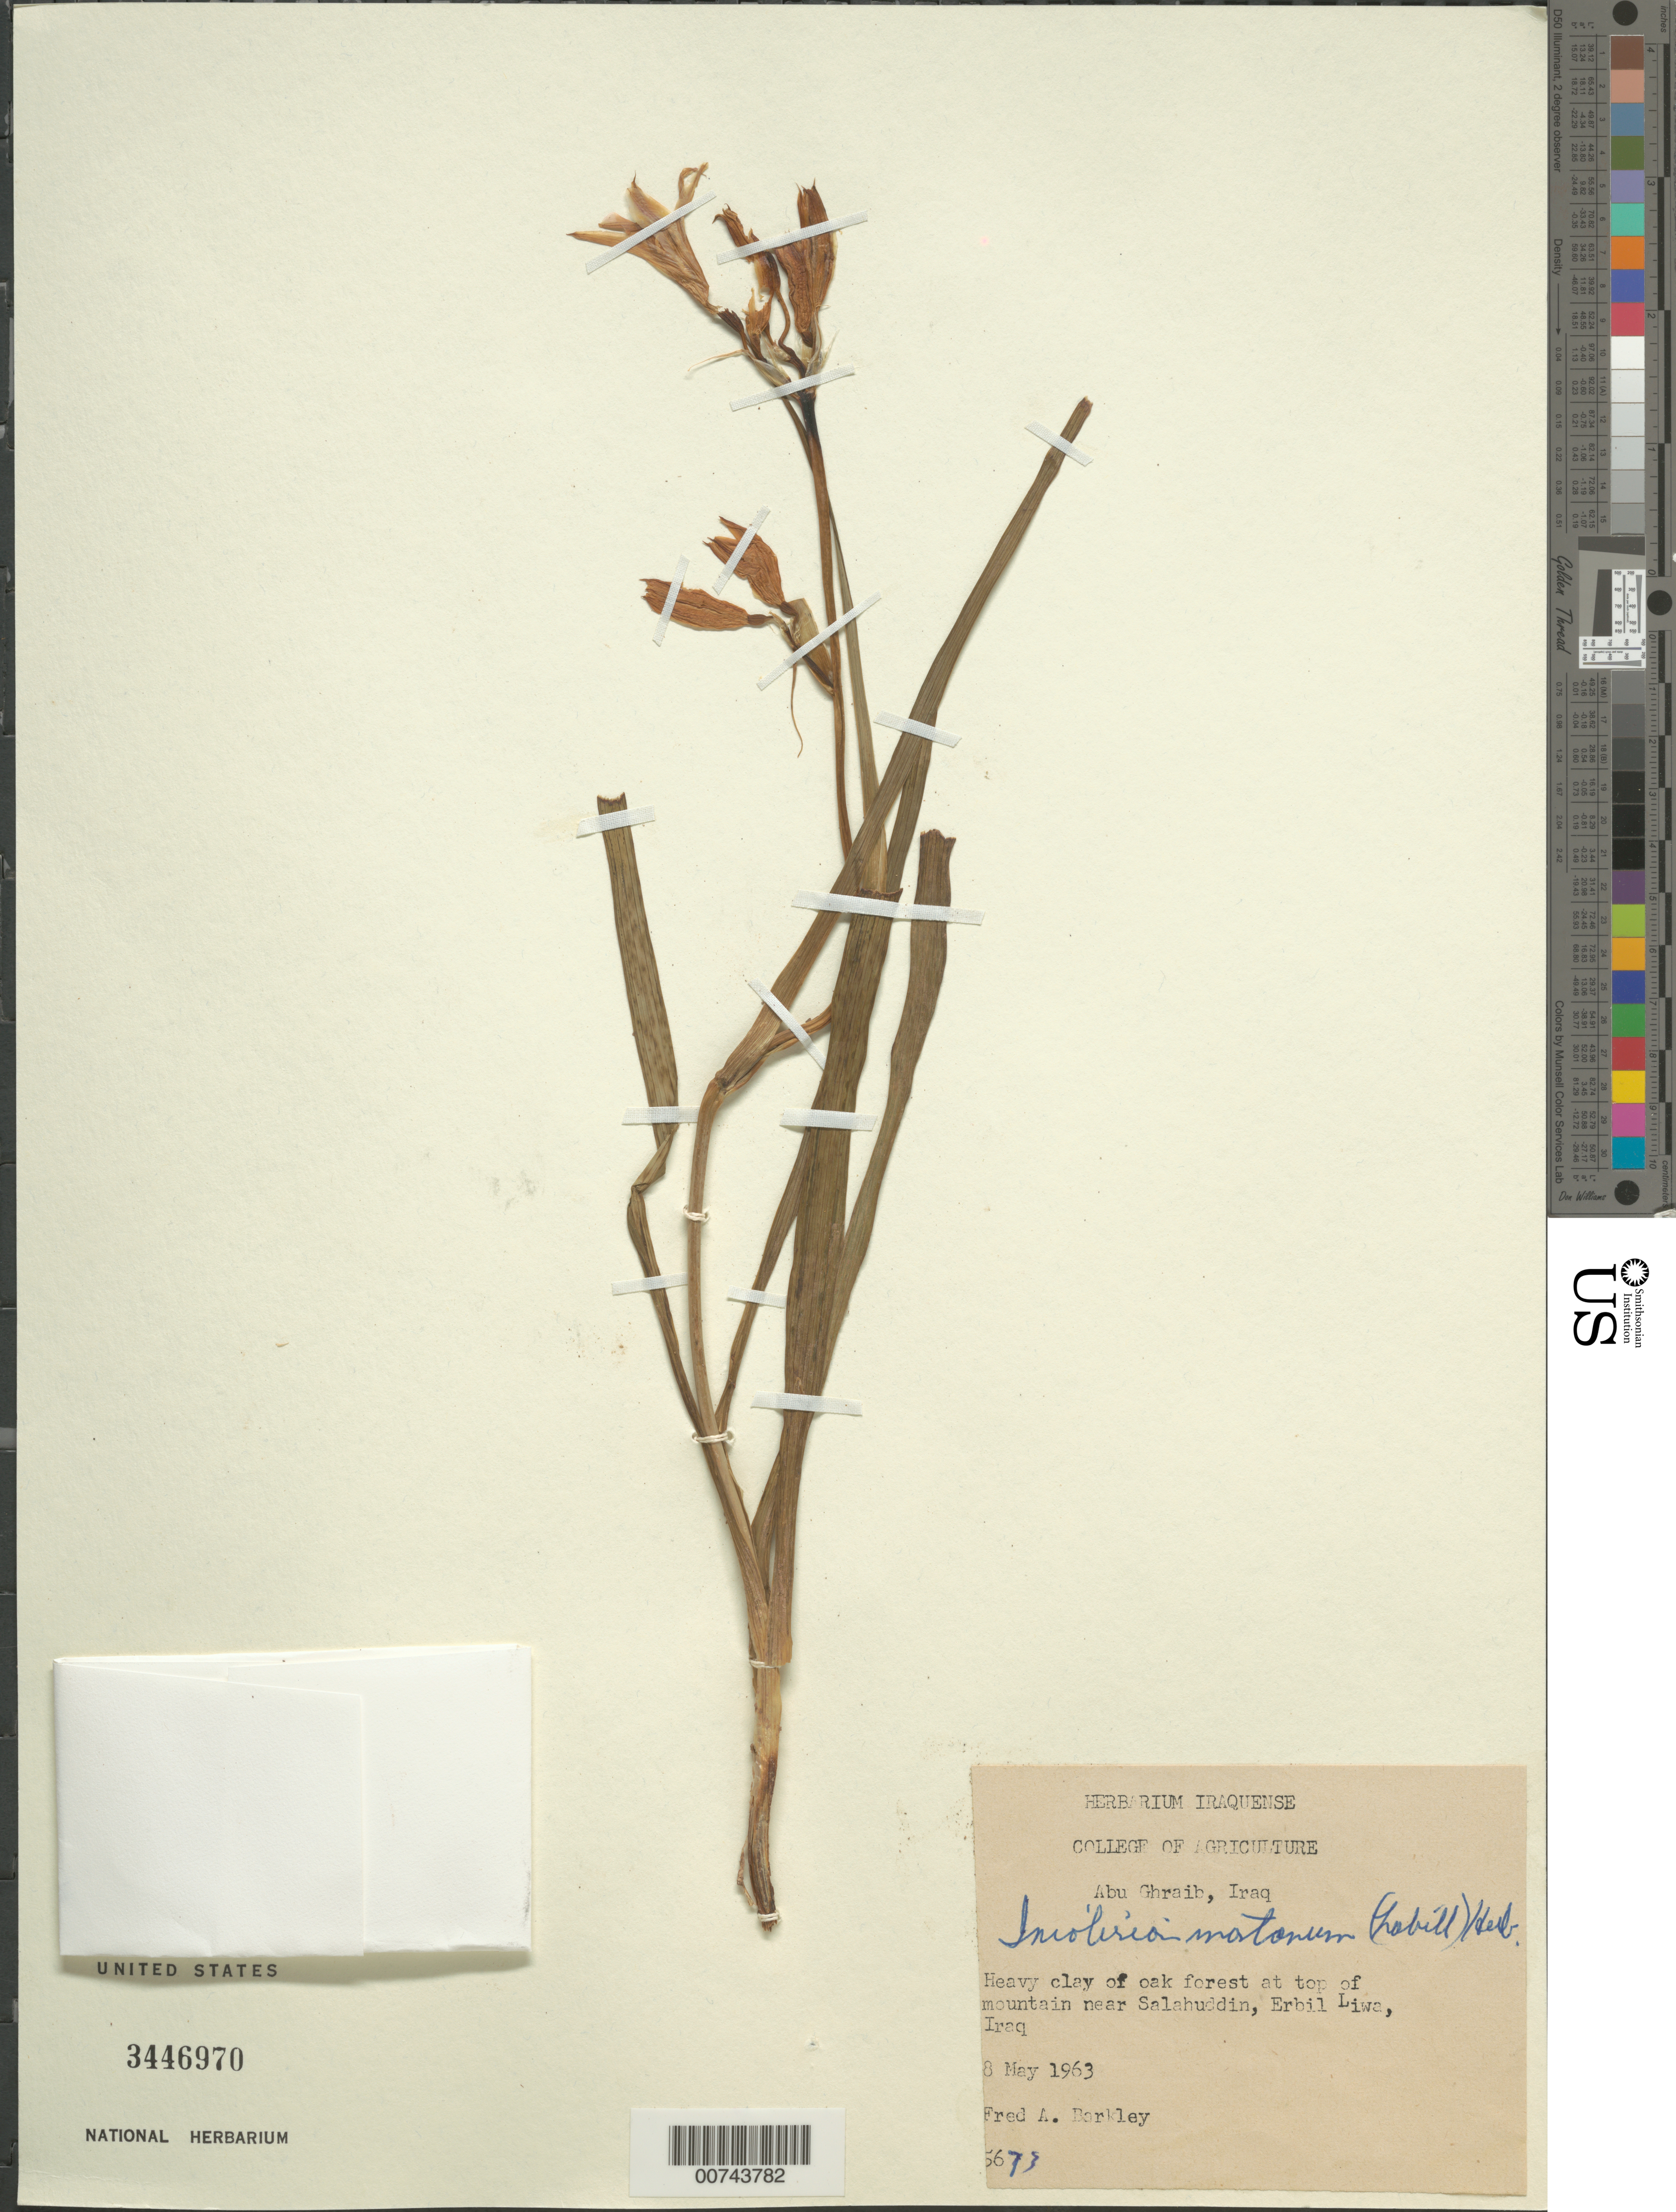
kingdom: Plantae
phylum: Tracheophyta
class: Liliopsida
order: Asparagales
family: Ixioliriaceae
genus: Ixiolirion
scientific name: Ixiolirion montanum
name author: Herb.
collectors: F. A. Barkley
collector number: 5673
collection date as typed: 08 May 1963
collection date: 1963-05-08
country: Iraq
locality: Abu Ghraib, near Salahuddin, Erbil Liwa.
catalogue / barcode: US 3446970